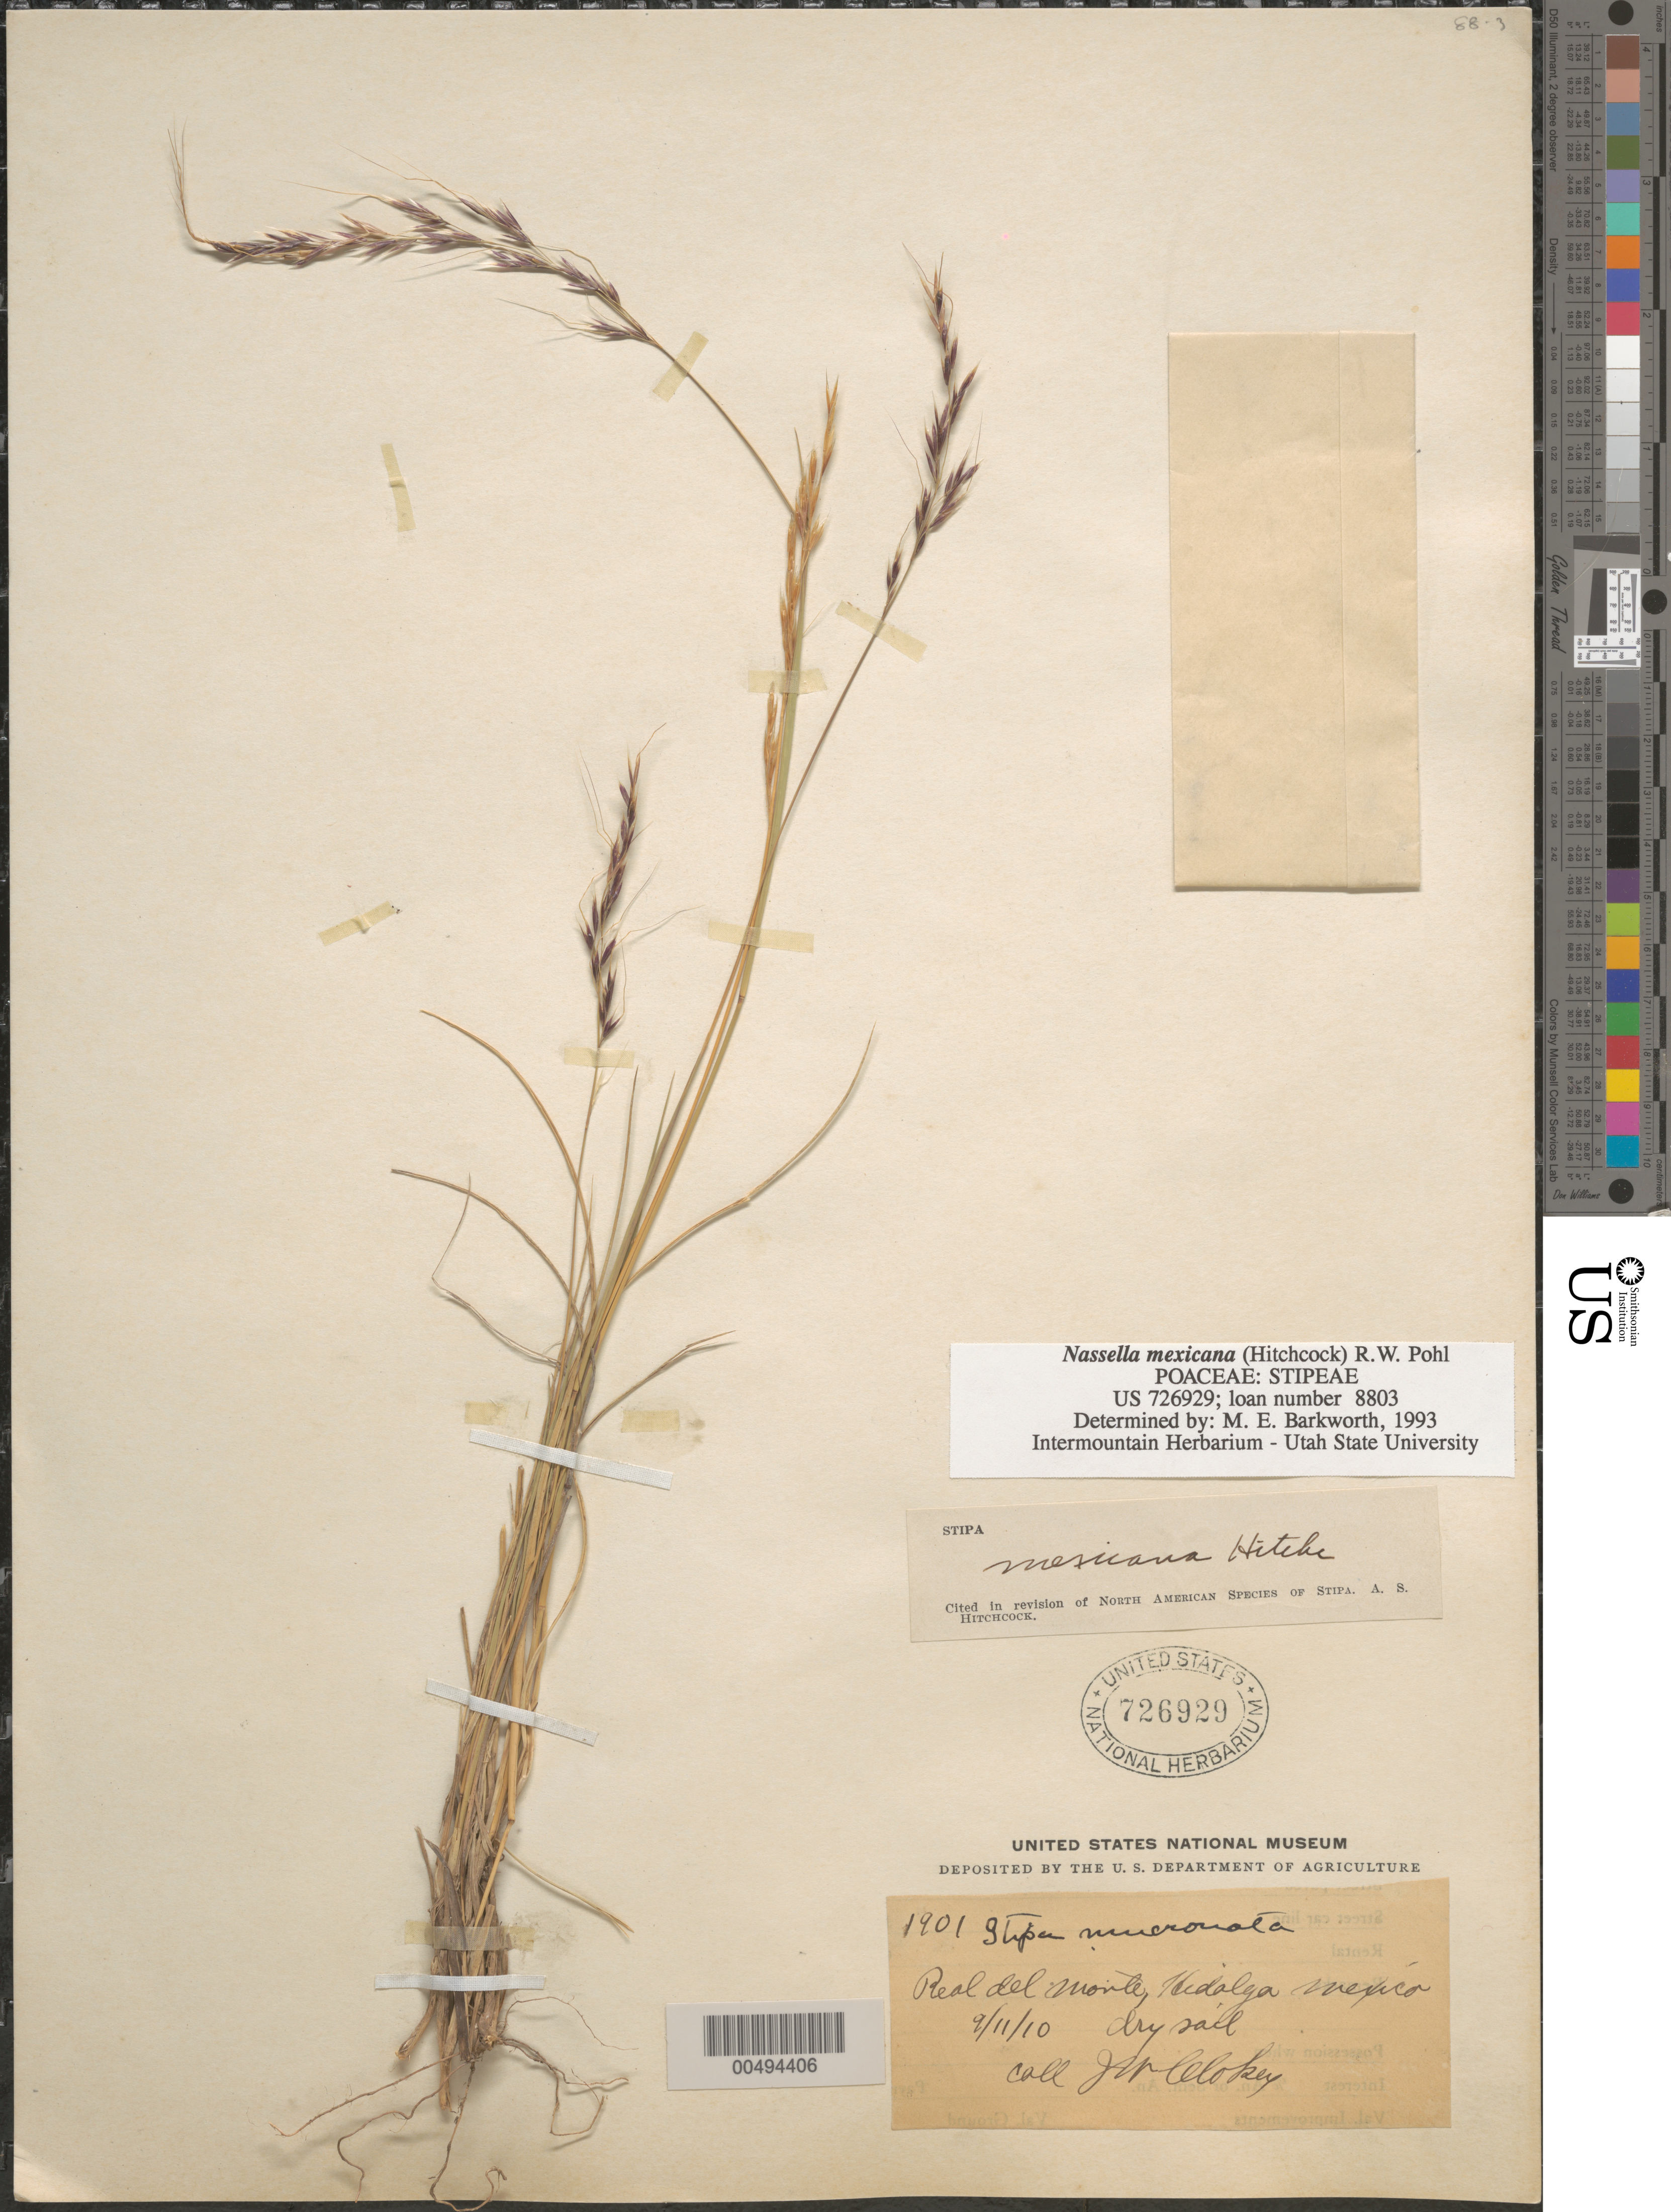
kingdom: Plantae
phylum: Tracheophyta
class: Liliopsida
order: Poales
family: Poaceae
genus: Nassella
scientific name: Nassella mexicana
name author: (Hitchc.) R.W. Pohl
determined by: Barkworth, M. E.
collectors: I. W. Clokey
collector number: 1901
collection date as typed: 11 Sep 1910 or 9 Nov 1910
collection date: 1910-09-11 or 1910-11-09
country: Mexico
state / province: Hidalgo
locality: Real del Monte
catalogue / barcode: US 726929